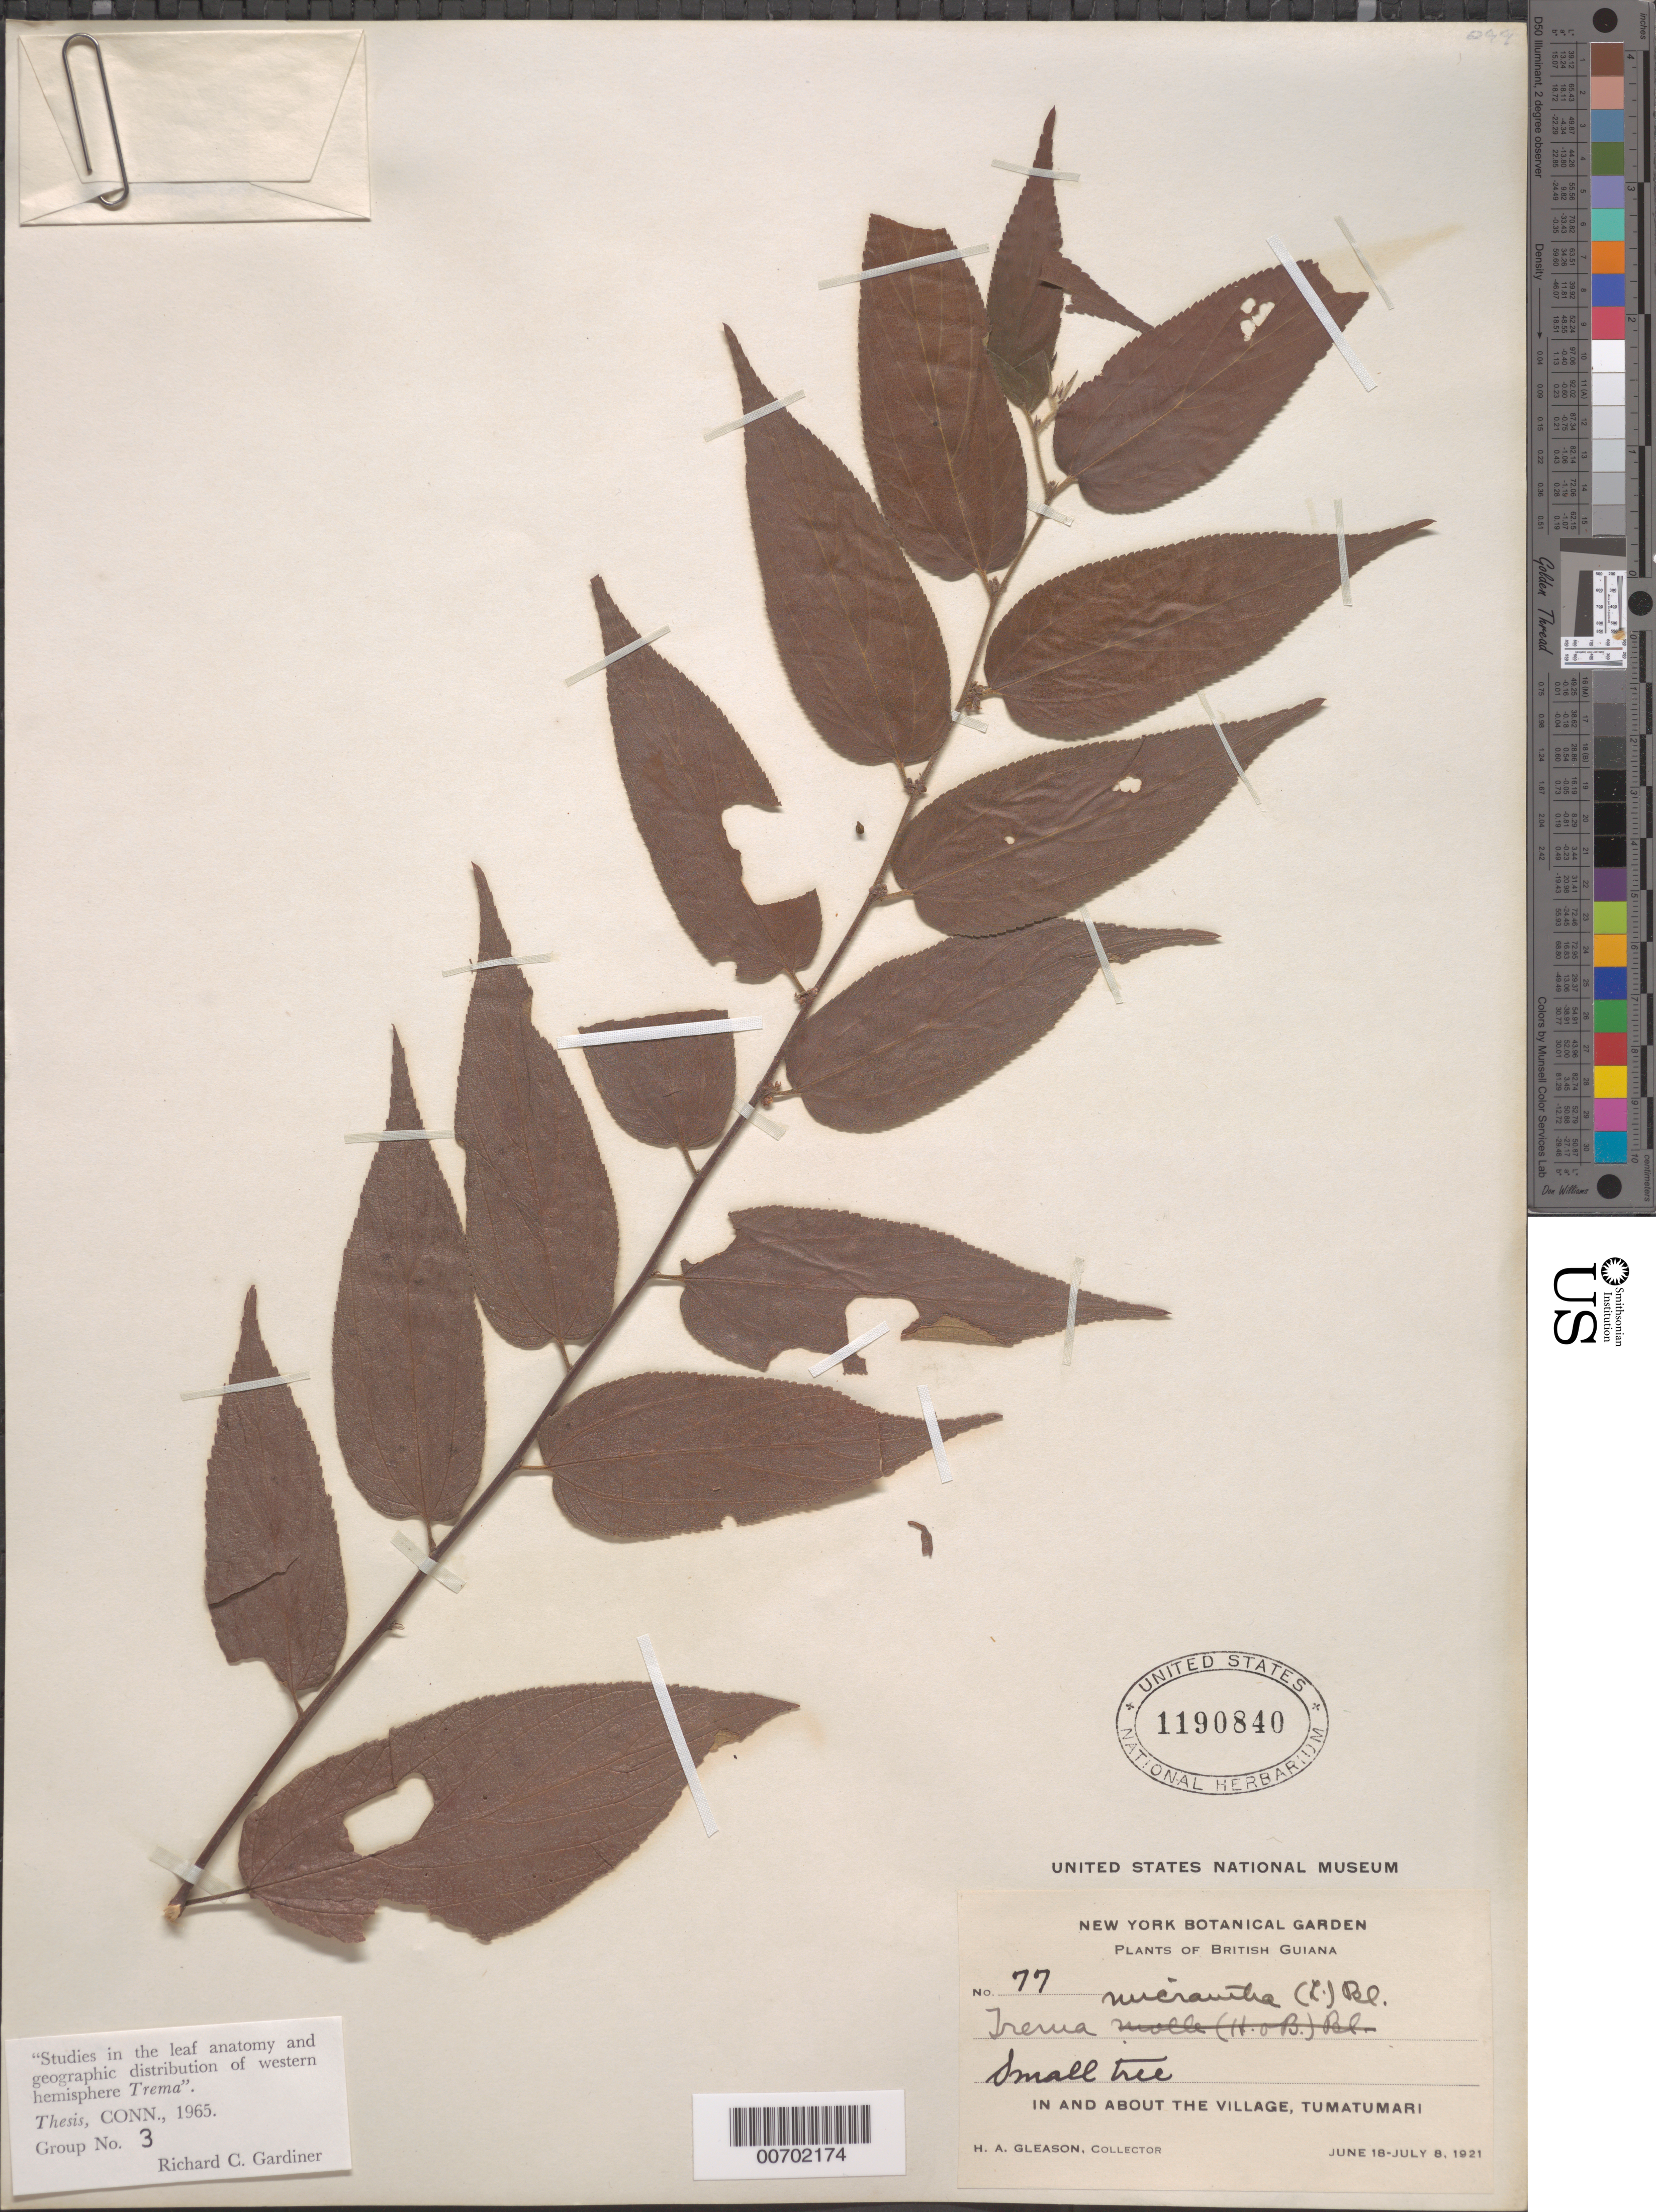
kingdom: Plantae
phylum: Tracheophyta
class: Magnoliopsida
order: Rosales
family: Cannabaceae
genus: Trema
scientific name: Trema micranthum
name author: (L.) Blume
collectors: H. A. Gleason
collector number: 77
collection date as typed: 18-Jun-21 to 8-Jul-21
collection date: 1921-06-18/1921-07-08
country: Guyana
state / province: Potaro-Siparuni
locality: Tumatumari Village, Potaro R.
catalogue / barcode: US 1190840